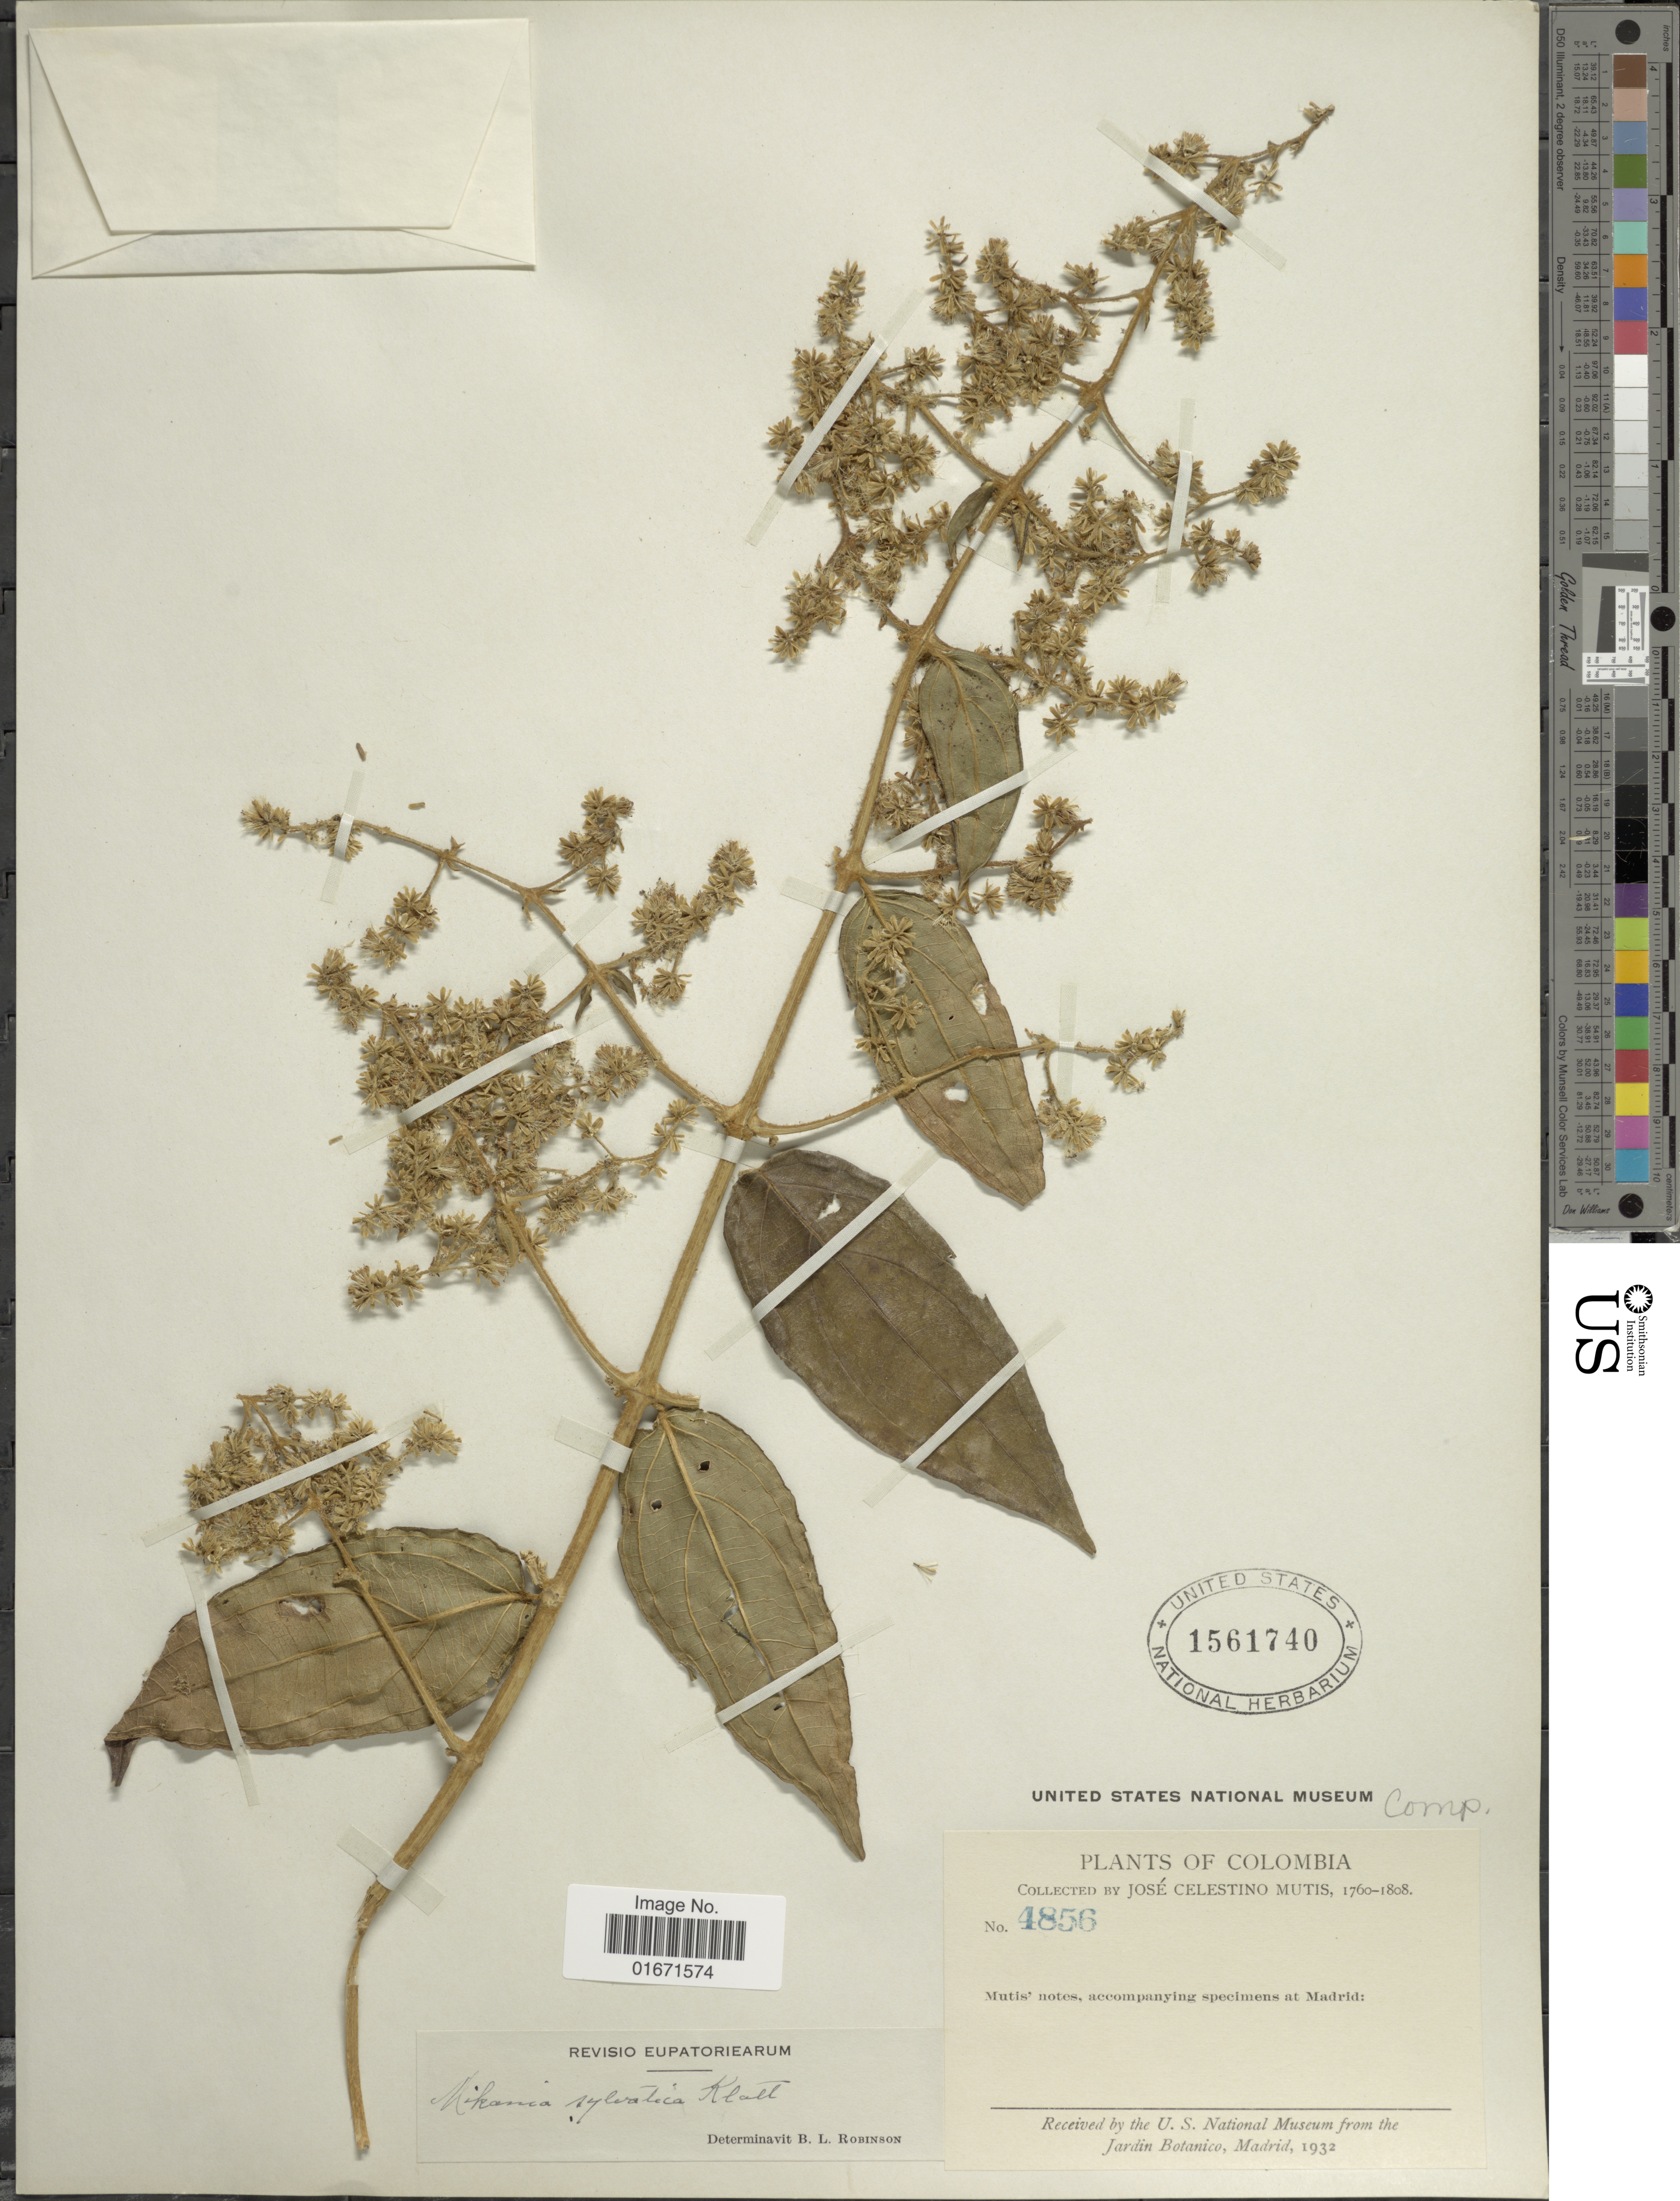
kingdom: Plantae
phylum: Tracheophyta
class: Magnoliopsida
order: Asterales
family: Asteraceae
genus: Mikania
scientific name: Mikania sylvatica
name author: Klatt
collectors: J. C. B. Mutis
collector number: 4856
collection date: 1760/1808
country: Colombia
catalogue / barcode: US 1561740